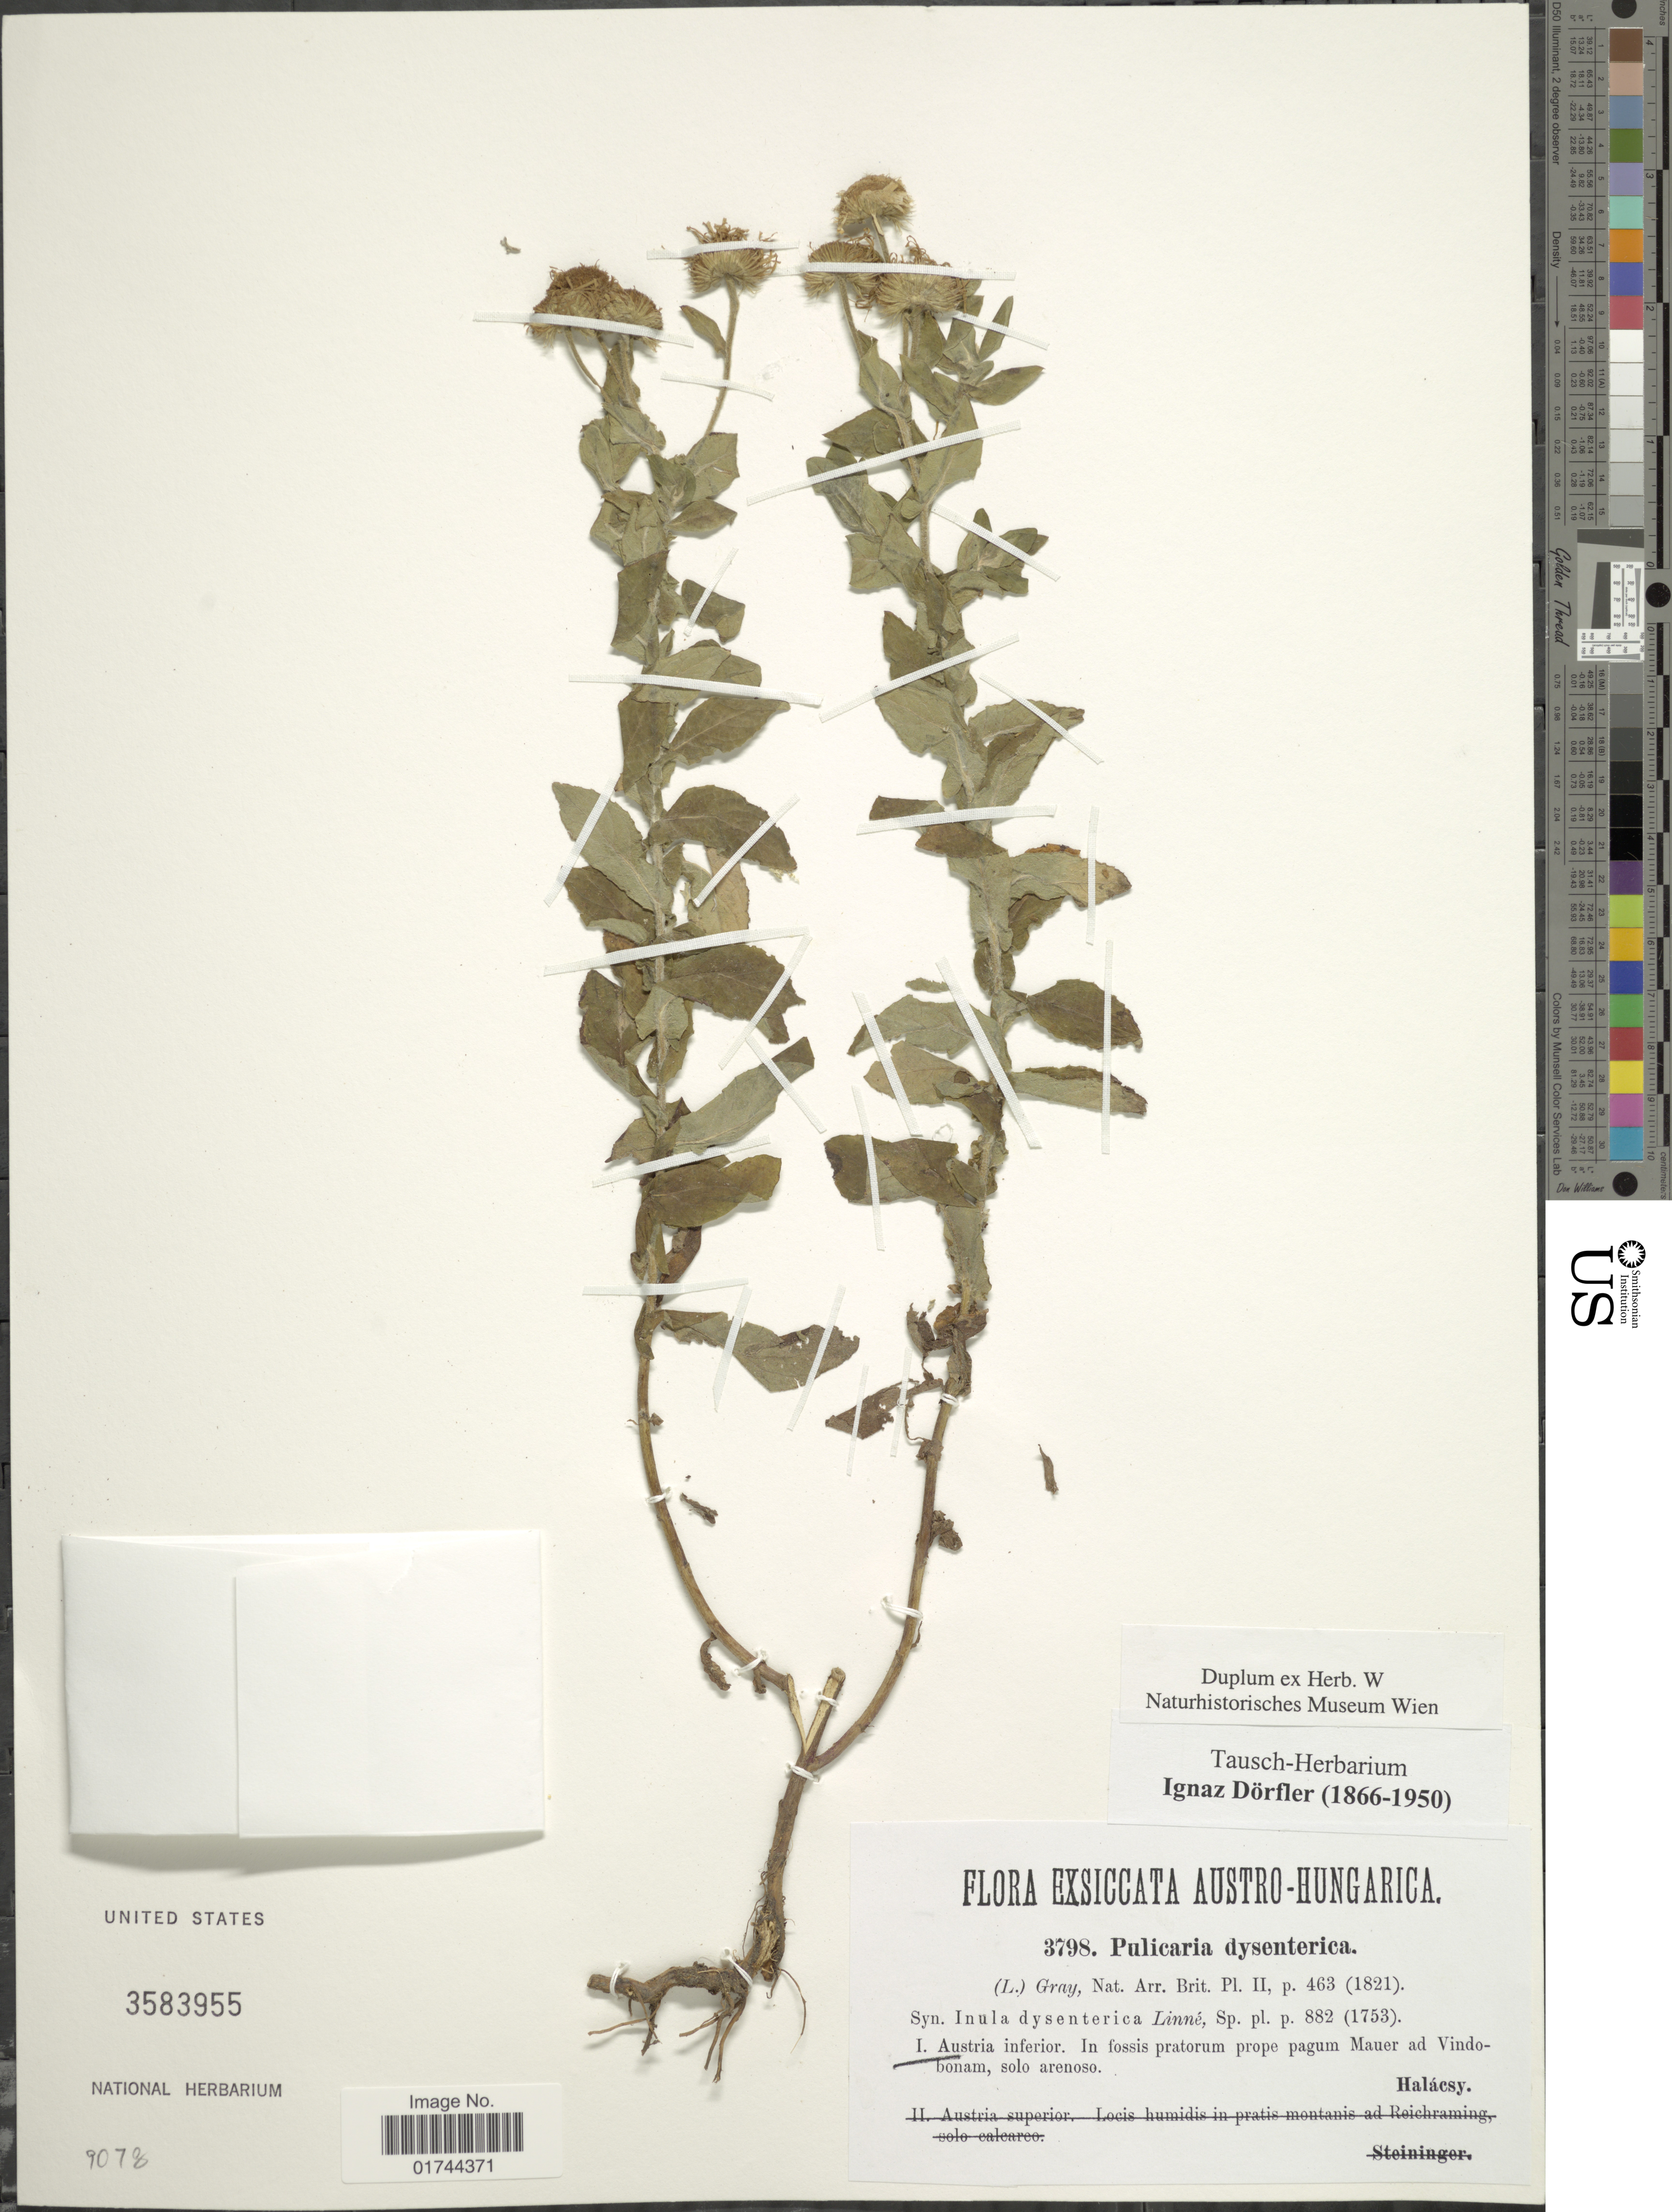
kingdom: Plantae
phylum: Tracheophyta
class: Magnoliopsida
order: Asterales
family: Asteraceae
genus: Pulicaria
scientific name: Pulicaria dysenterica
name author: (L.) Bernh.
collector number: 3798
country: Austria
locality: Austria inferior, in Fossis pratorum prope pagum Mauer ad Vindobonam, solo arenoso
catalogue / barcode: US 3583955